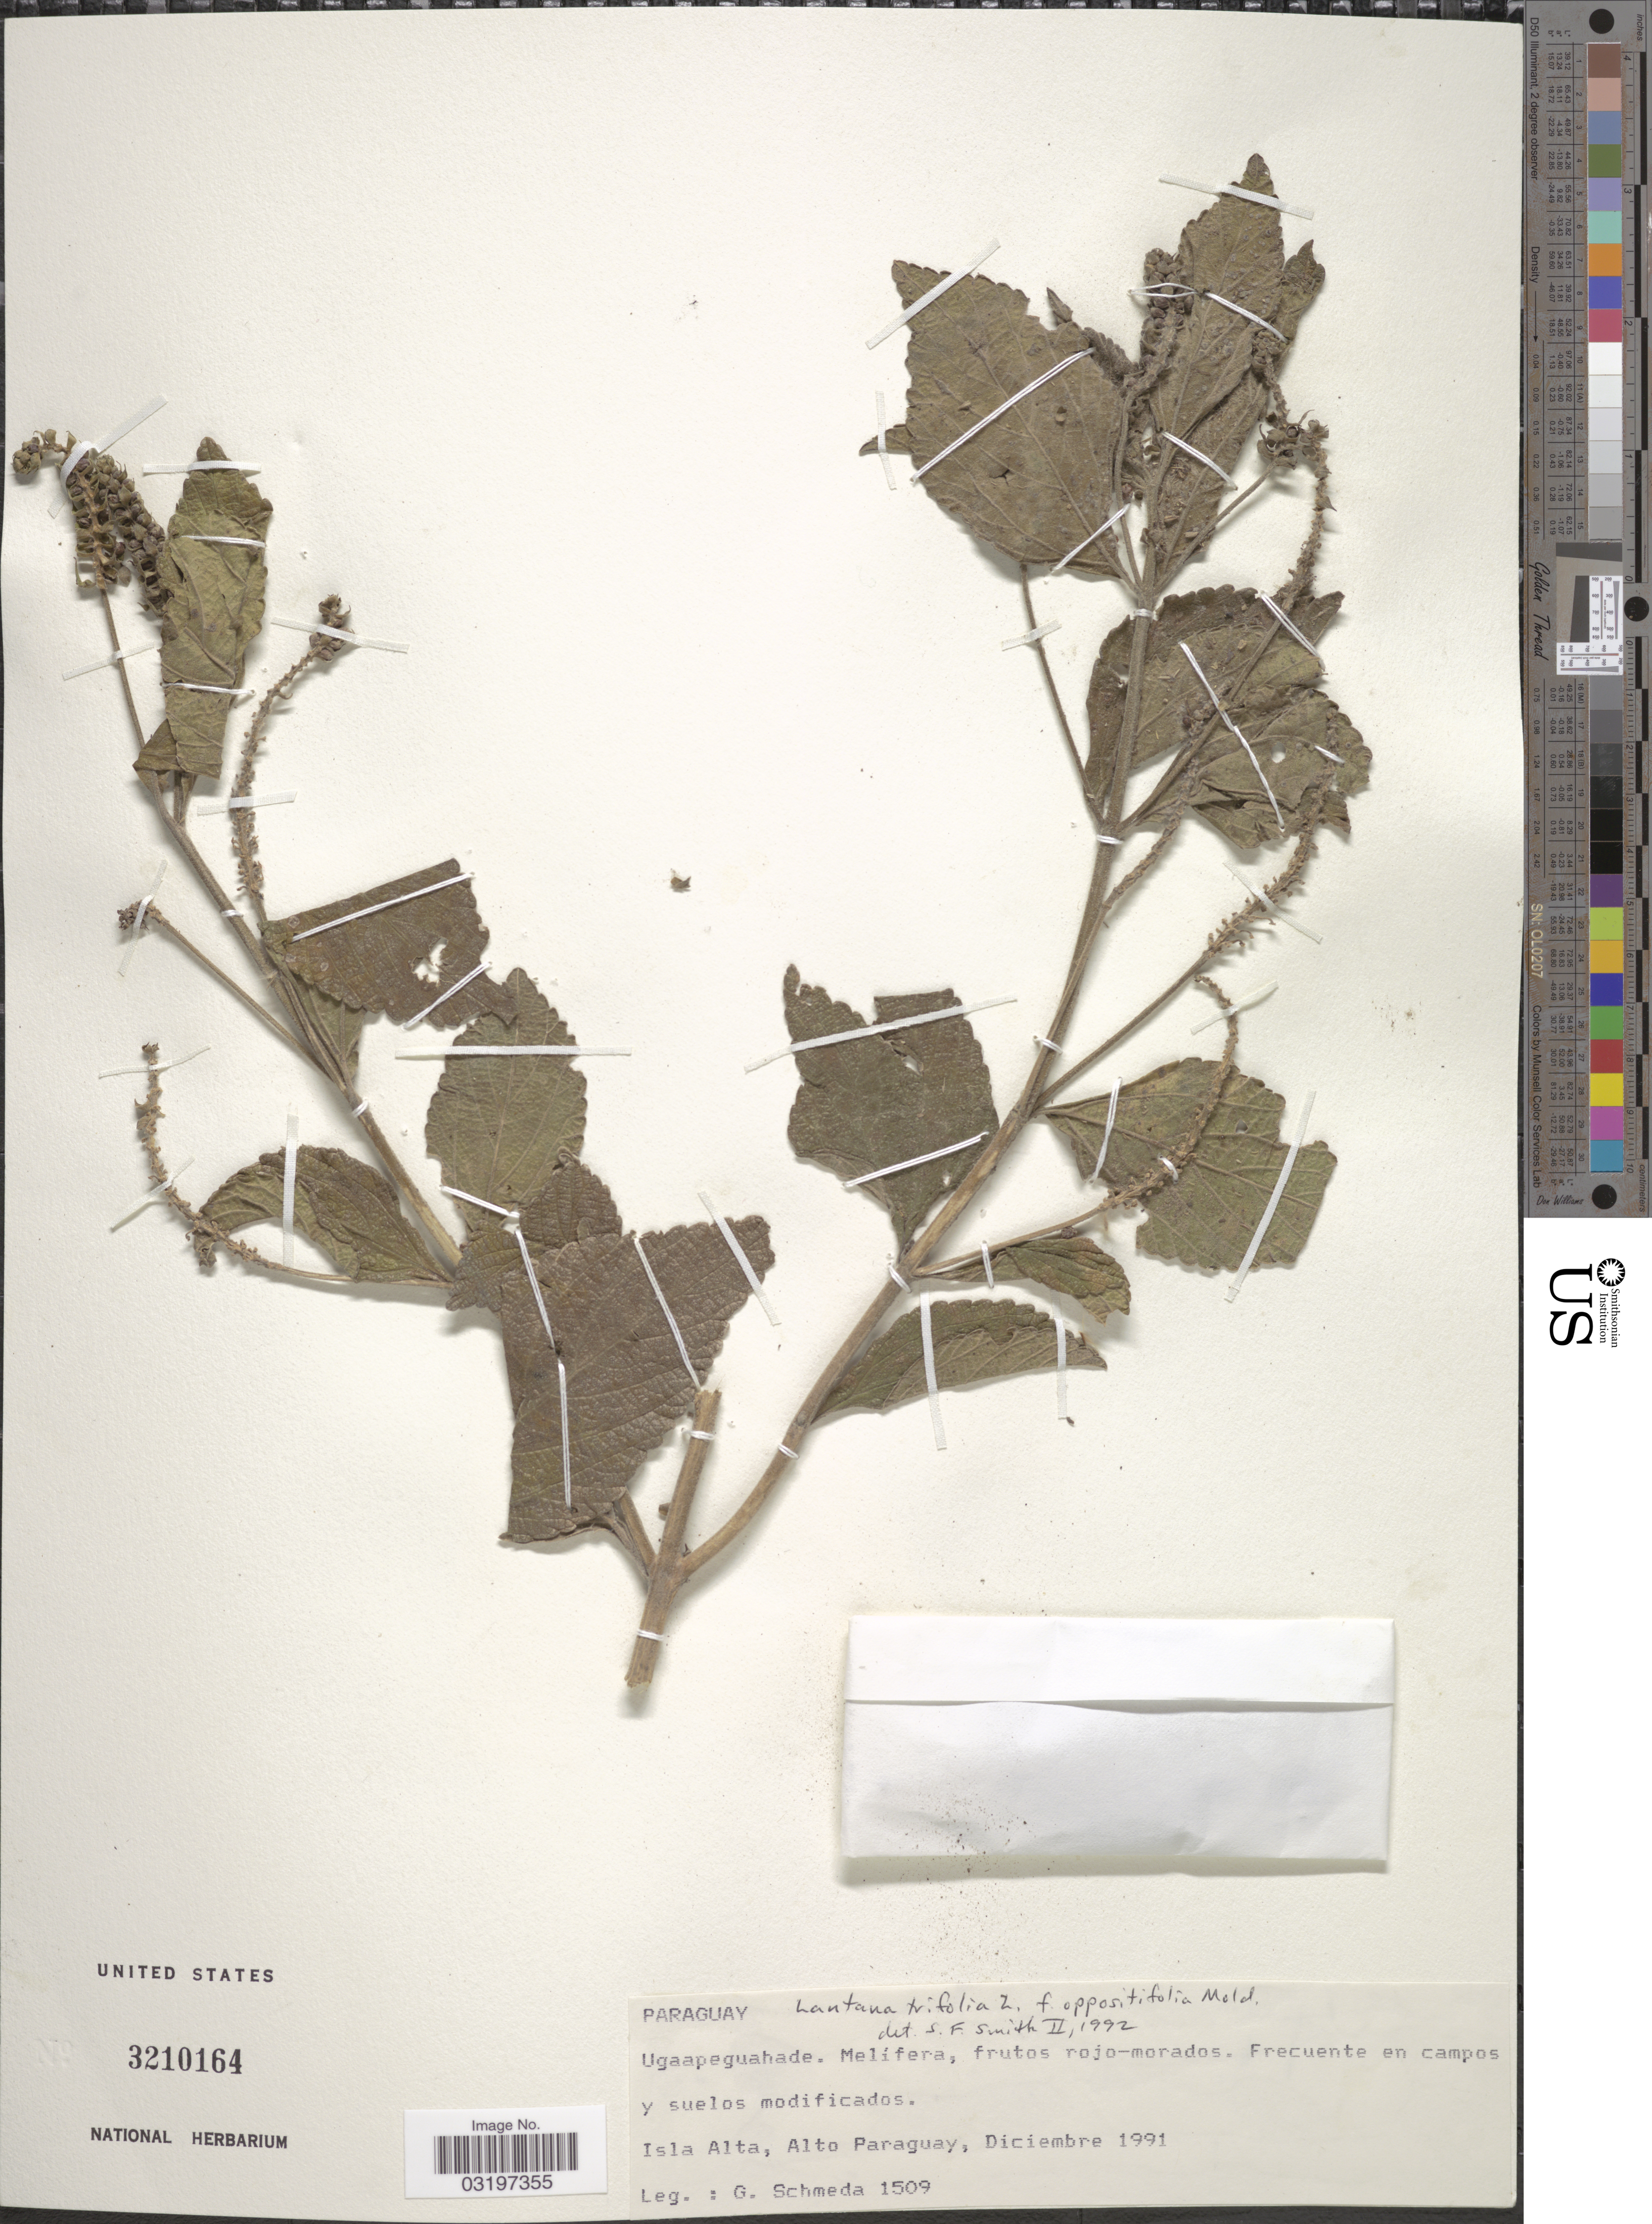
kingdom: Plantae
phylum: Tracheophyta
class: Magnoliopsida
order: Lamiales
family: Verbenaceae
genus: Lantana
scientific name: Lantana trifolia f. oppositifolia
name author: Moldenke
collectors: G. Schmeda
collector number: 1509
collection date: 1991-12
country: Paraguay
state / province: Alto Paraguay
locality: Isla Alta.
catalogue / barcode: US 3210164